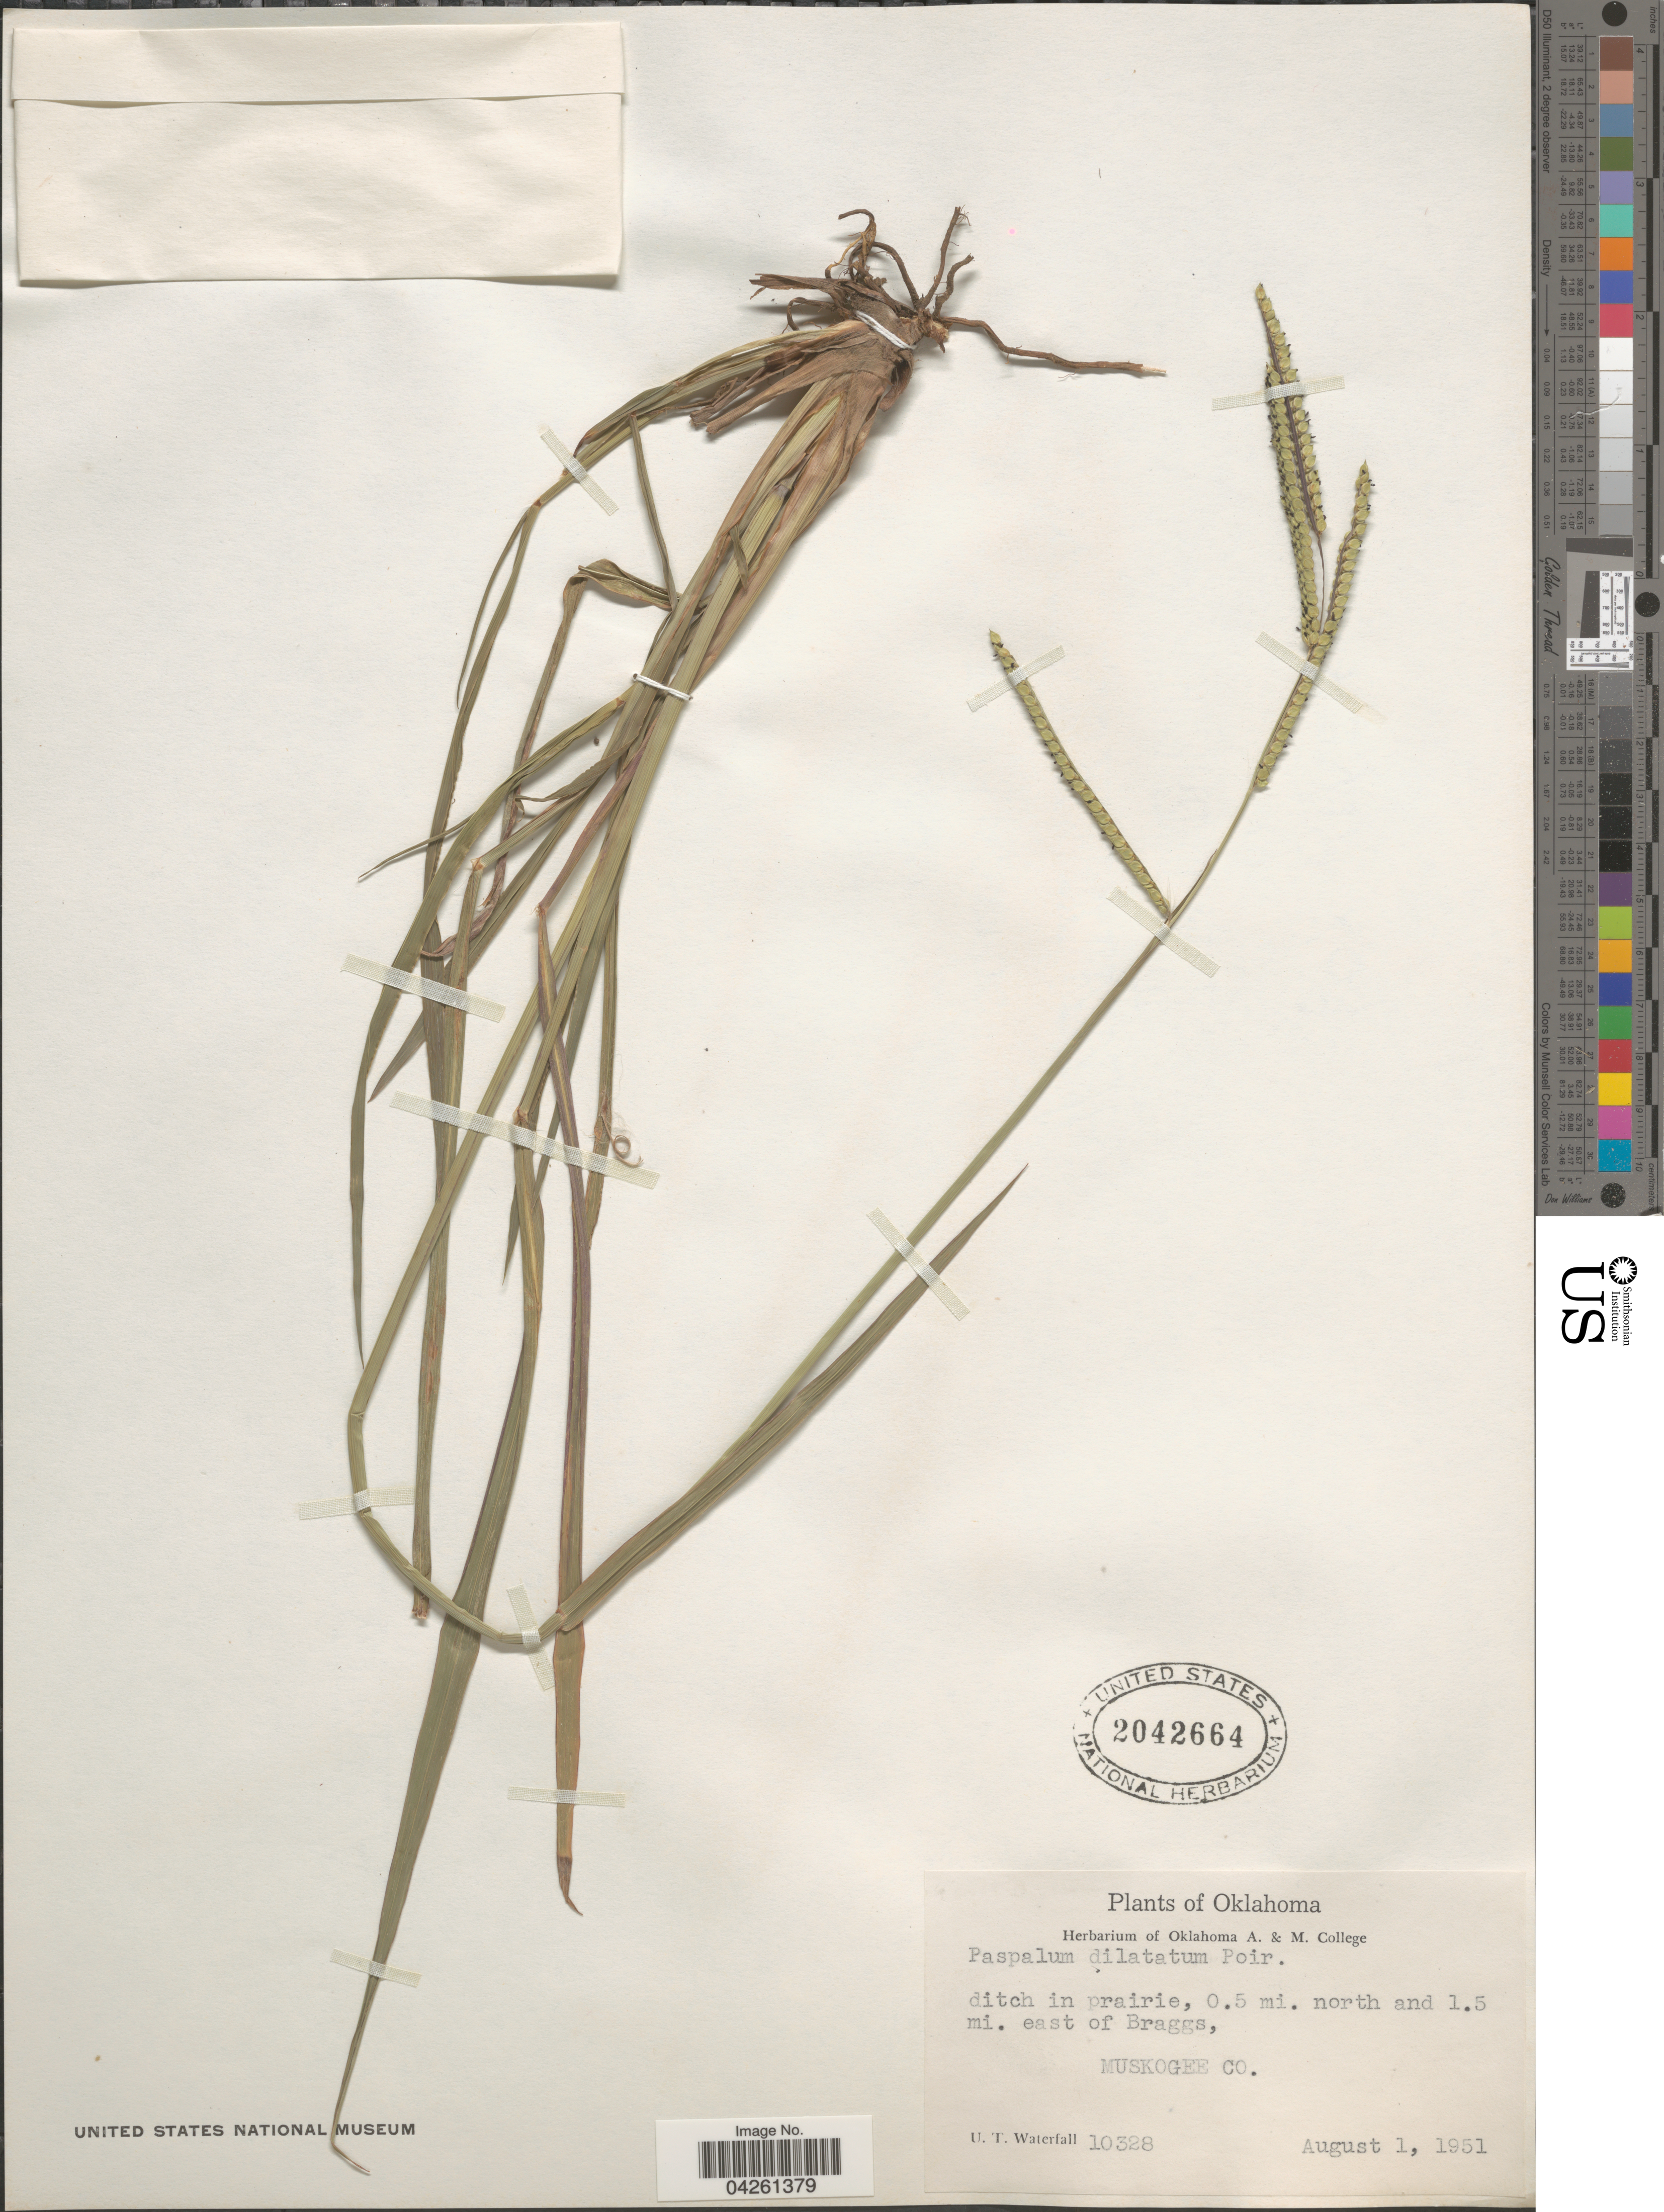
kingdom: Plantae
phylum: Tracheophyta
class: Liliopsida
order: Poales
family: Poaceae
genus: Paspalum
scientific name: Paspalum dilatatum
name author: Poir.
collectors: U. T. Waterfall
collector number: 10328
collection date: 1951-08-01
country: United States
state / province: Oklahoma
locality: Ditch in prairie, 0.5 mi. north and 1.5 mi. east of Braggs, Muskogee Co.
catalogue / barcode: US 2042664